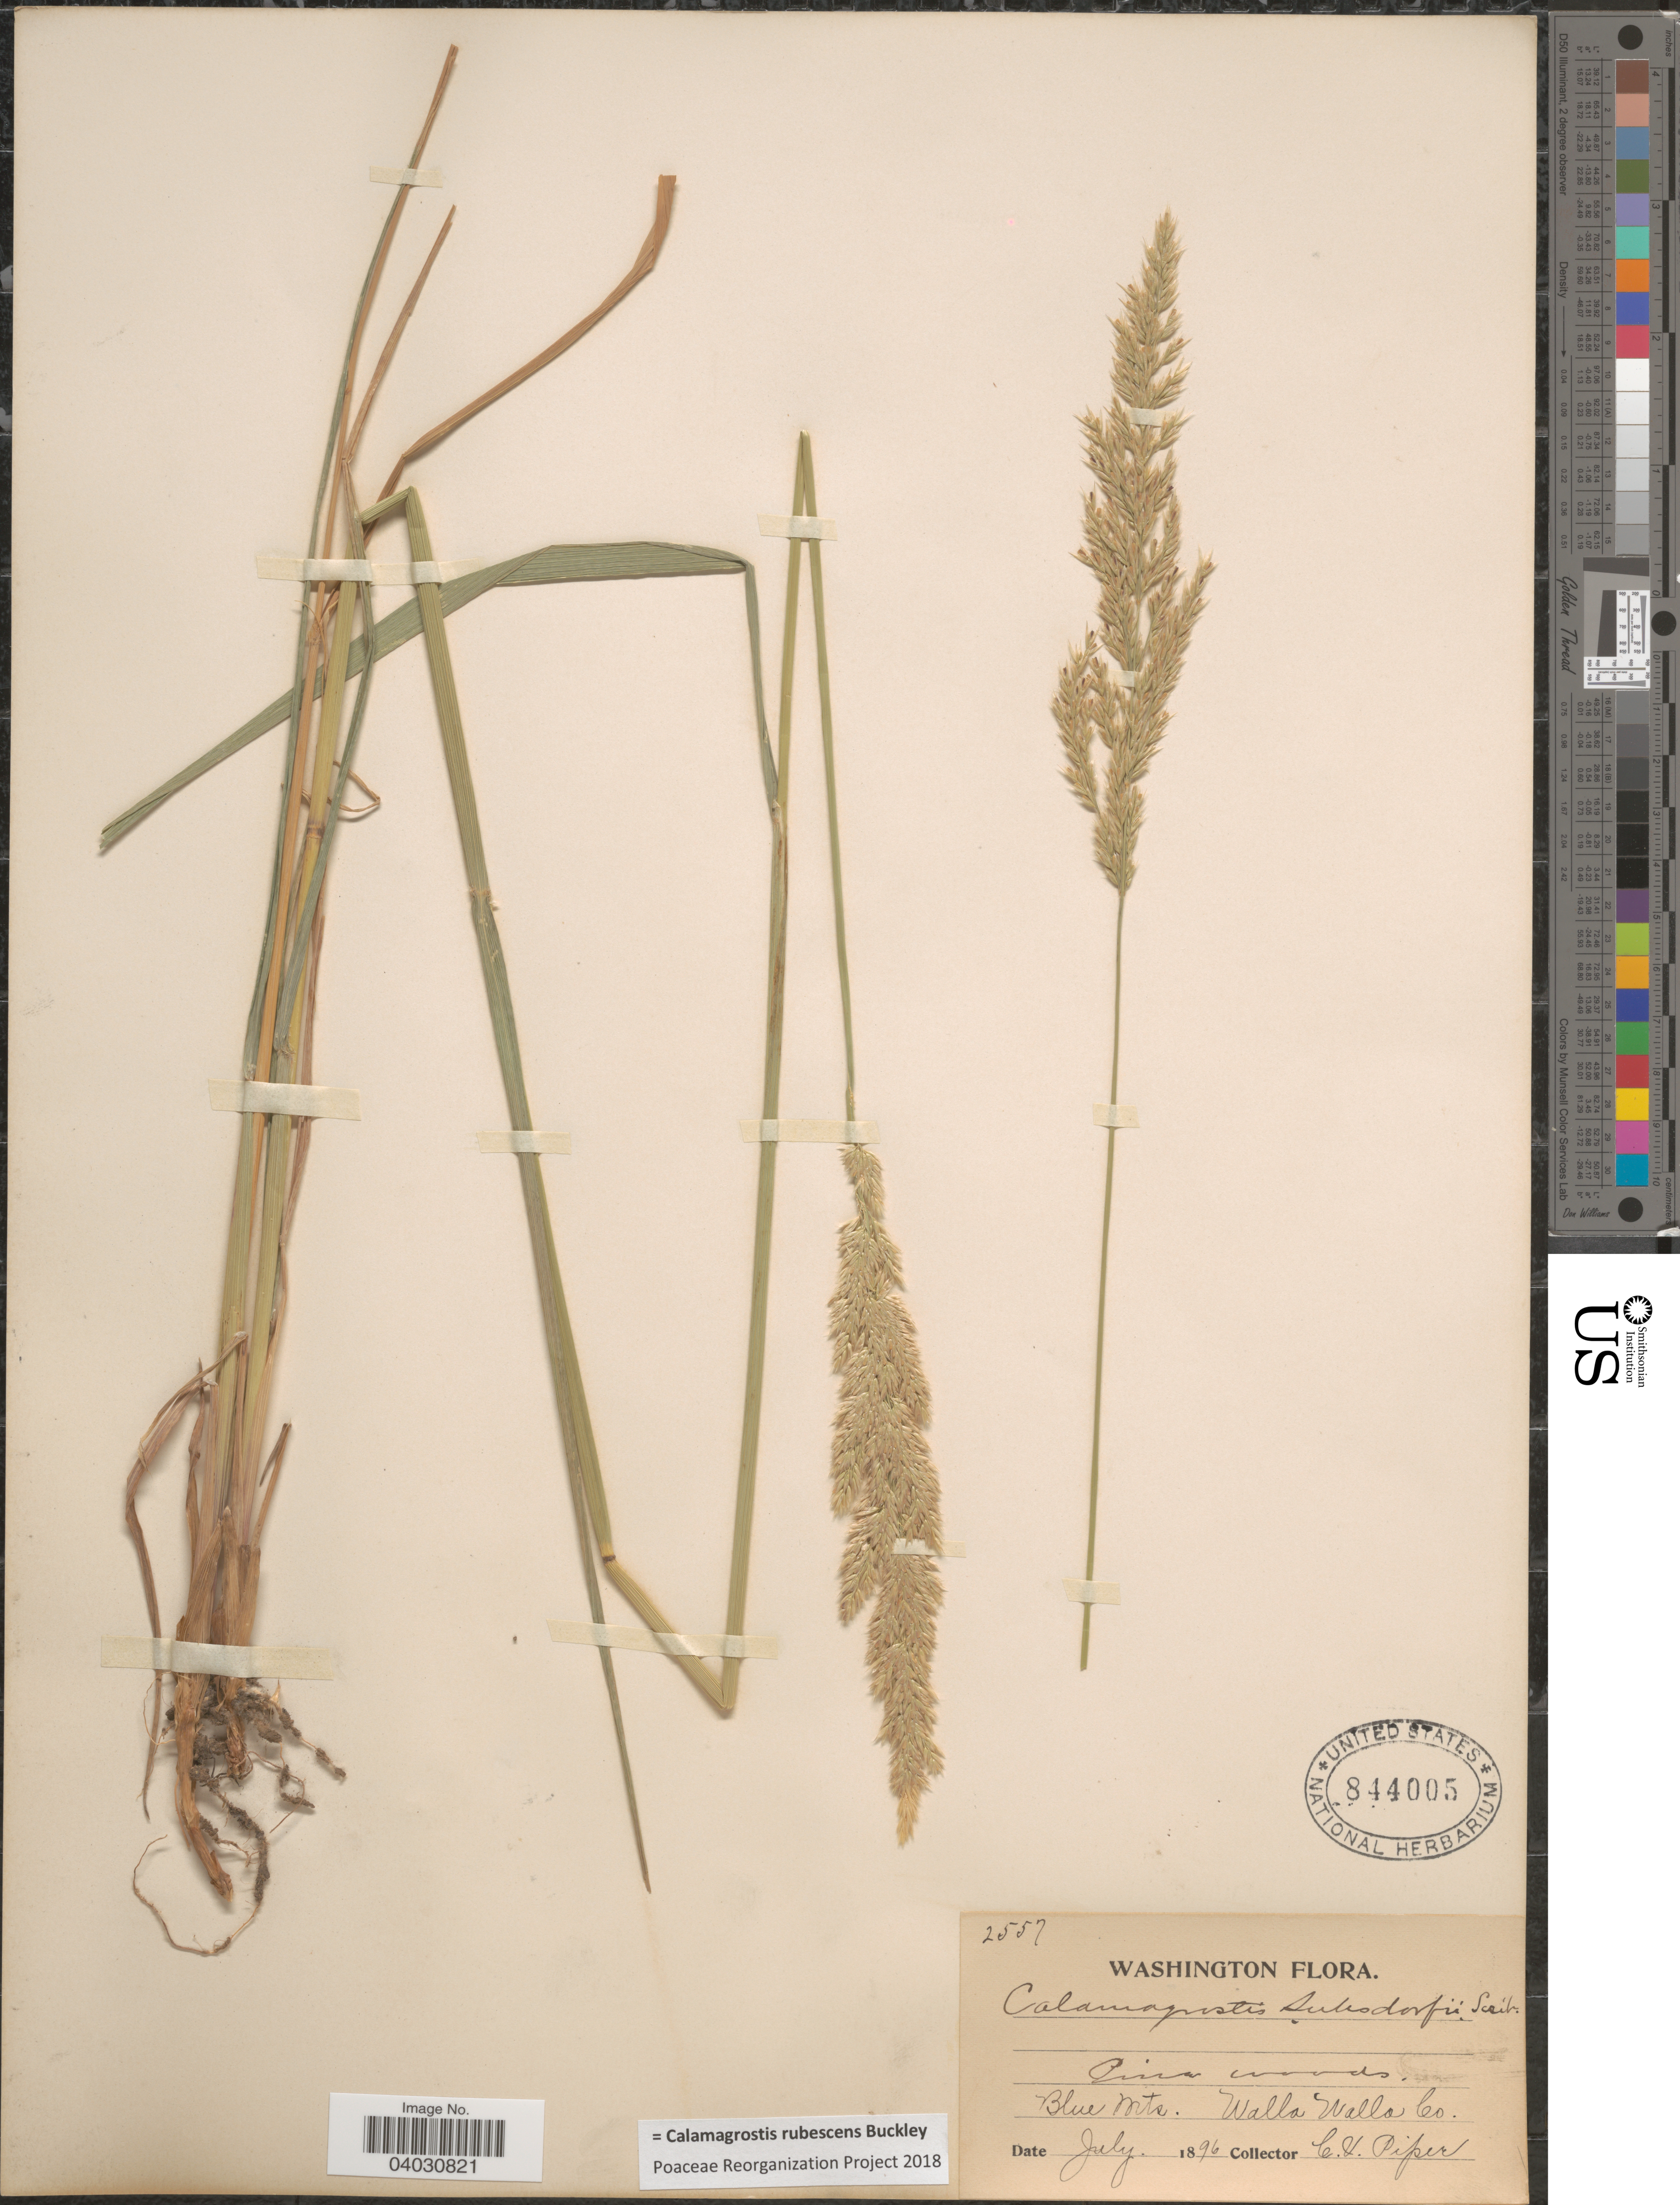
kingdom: Plantae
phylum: Tracheophyta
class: Liliopsida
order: Poales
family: Poaceae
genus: Calamagrostis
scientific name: Calamagrostis rubescens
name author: Buckley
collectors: C. V. Piper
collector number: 2557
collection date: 1896-07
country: United States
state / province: Washington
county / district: Walla Walla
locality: Blue Mts., Walla Walla Co.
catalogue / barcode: US 844005